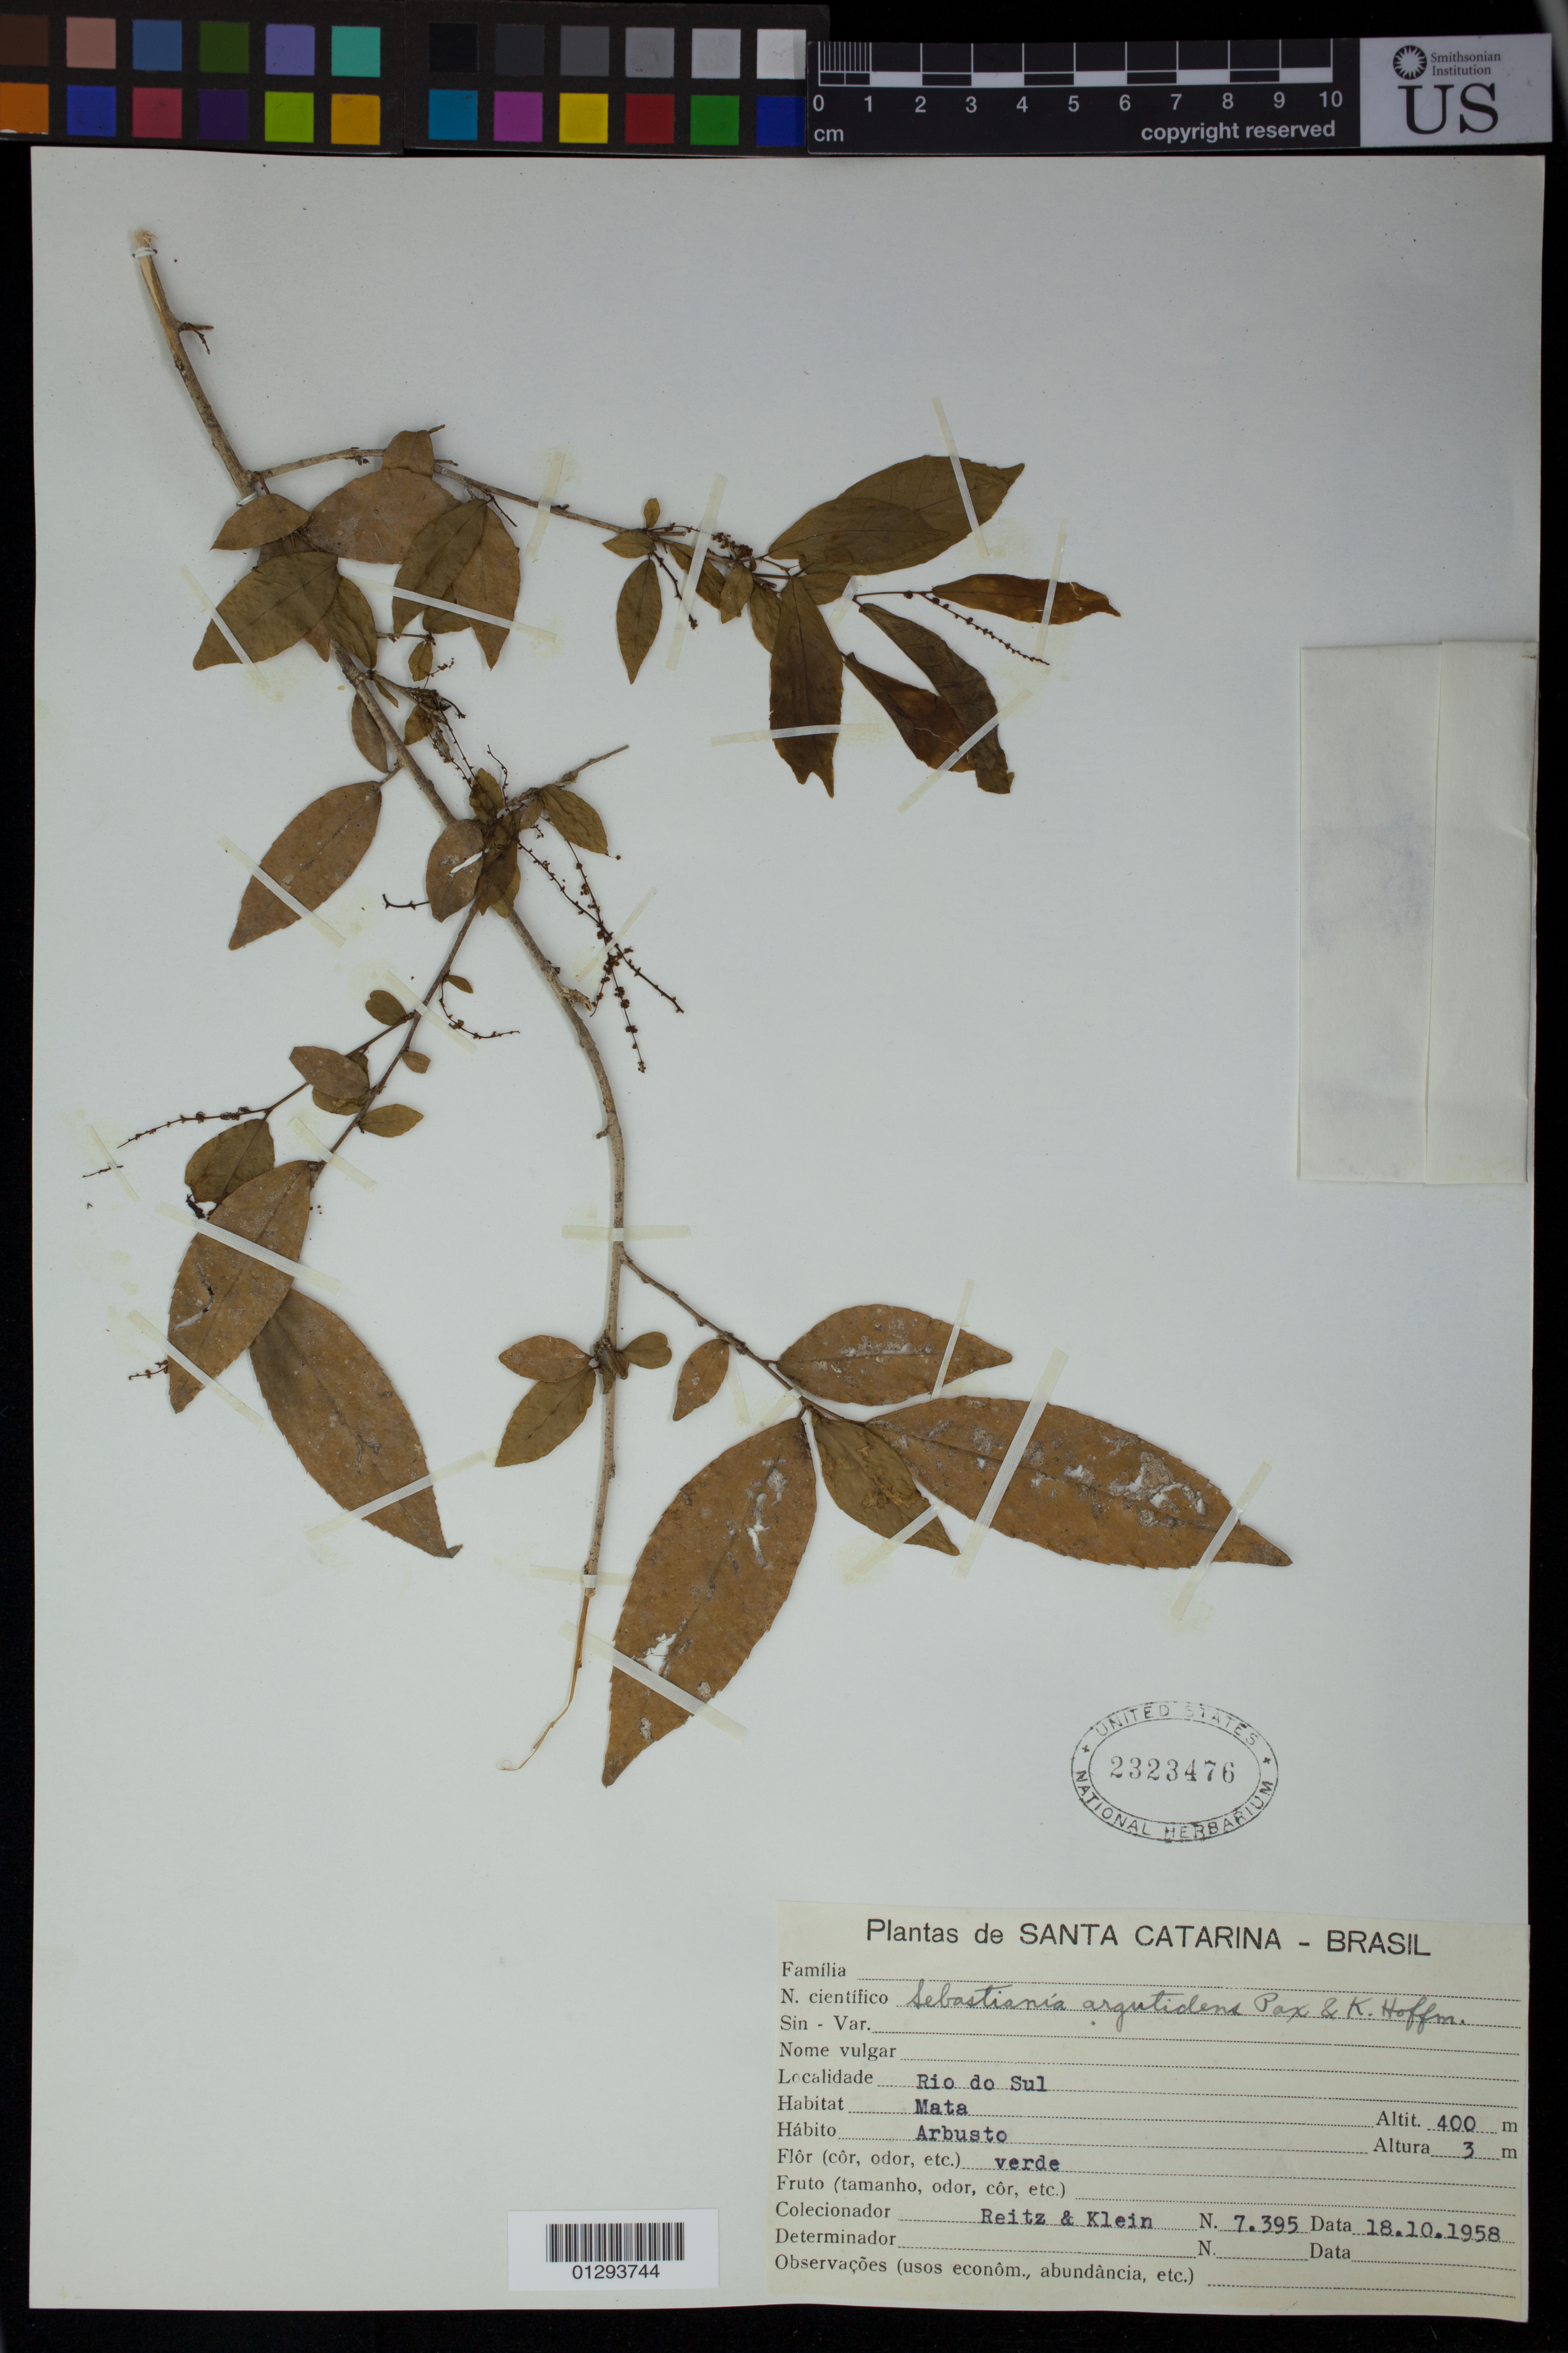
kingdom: Plantae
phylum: Tracheophyta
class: Magnoliopsida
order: Malpighiales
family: Euphorbiaceae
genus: Sebastiania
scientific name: Sebastiania argutidens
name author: Pax & K. Hoffm.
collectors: R. Reitz & Klein, --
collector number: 7395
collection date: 1958-10-18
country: Brazil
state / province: Santa Catarina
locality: Rio do Sul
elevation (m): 400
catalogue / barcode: US 2323476